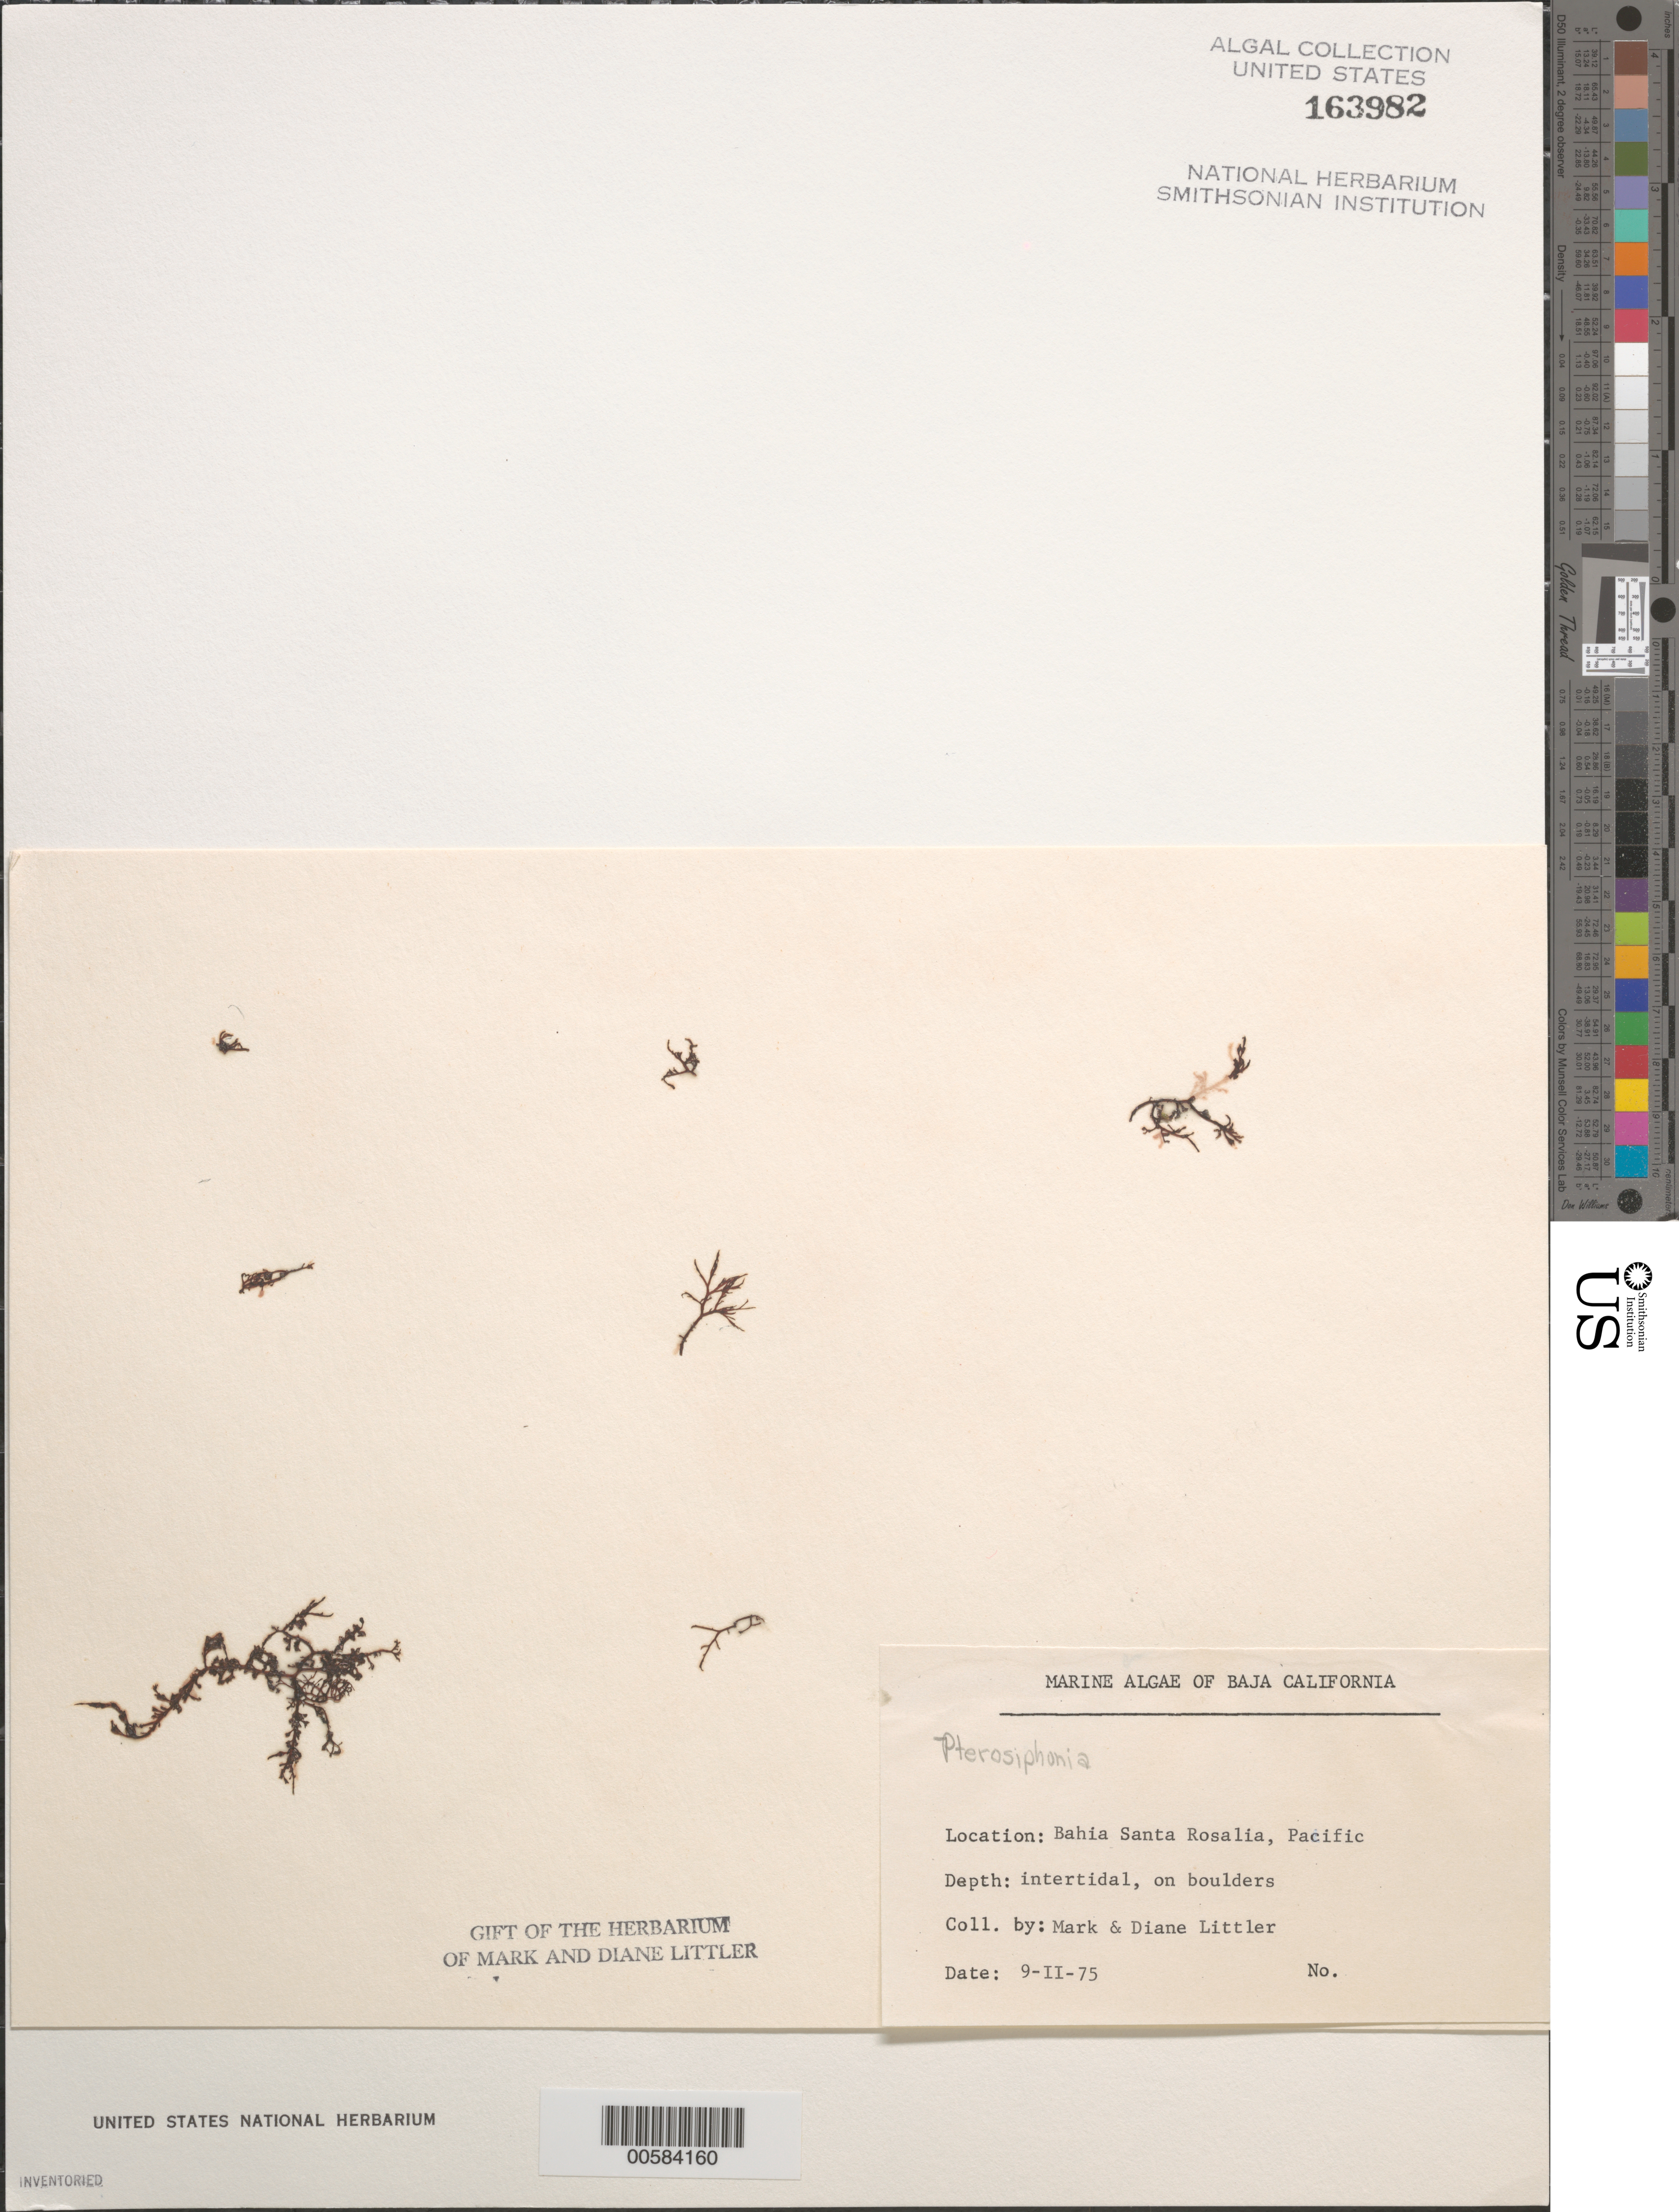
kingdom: Plantae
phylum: Rhodophyta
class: Florideophyceae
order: Ceramiales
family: Rhodomelaceae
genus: Pterosiphonia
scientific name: Pterosiphonia sp.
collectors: M. M. Littler & D. S. Littler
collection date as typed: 09 Feb 1975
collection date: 1975-02-09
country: Mexico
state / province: Baja California Sur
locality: Bahia Santa Rosalia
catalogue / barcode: US 163982